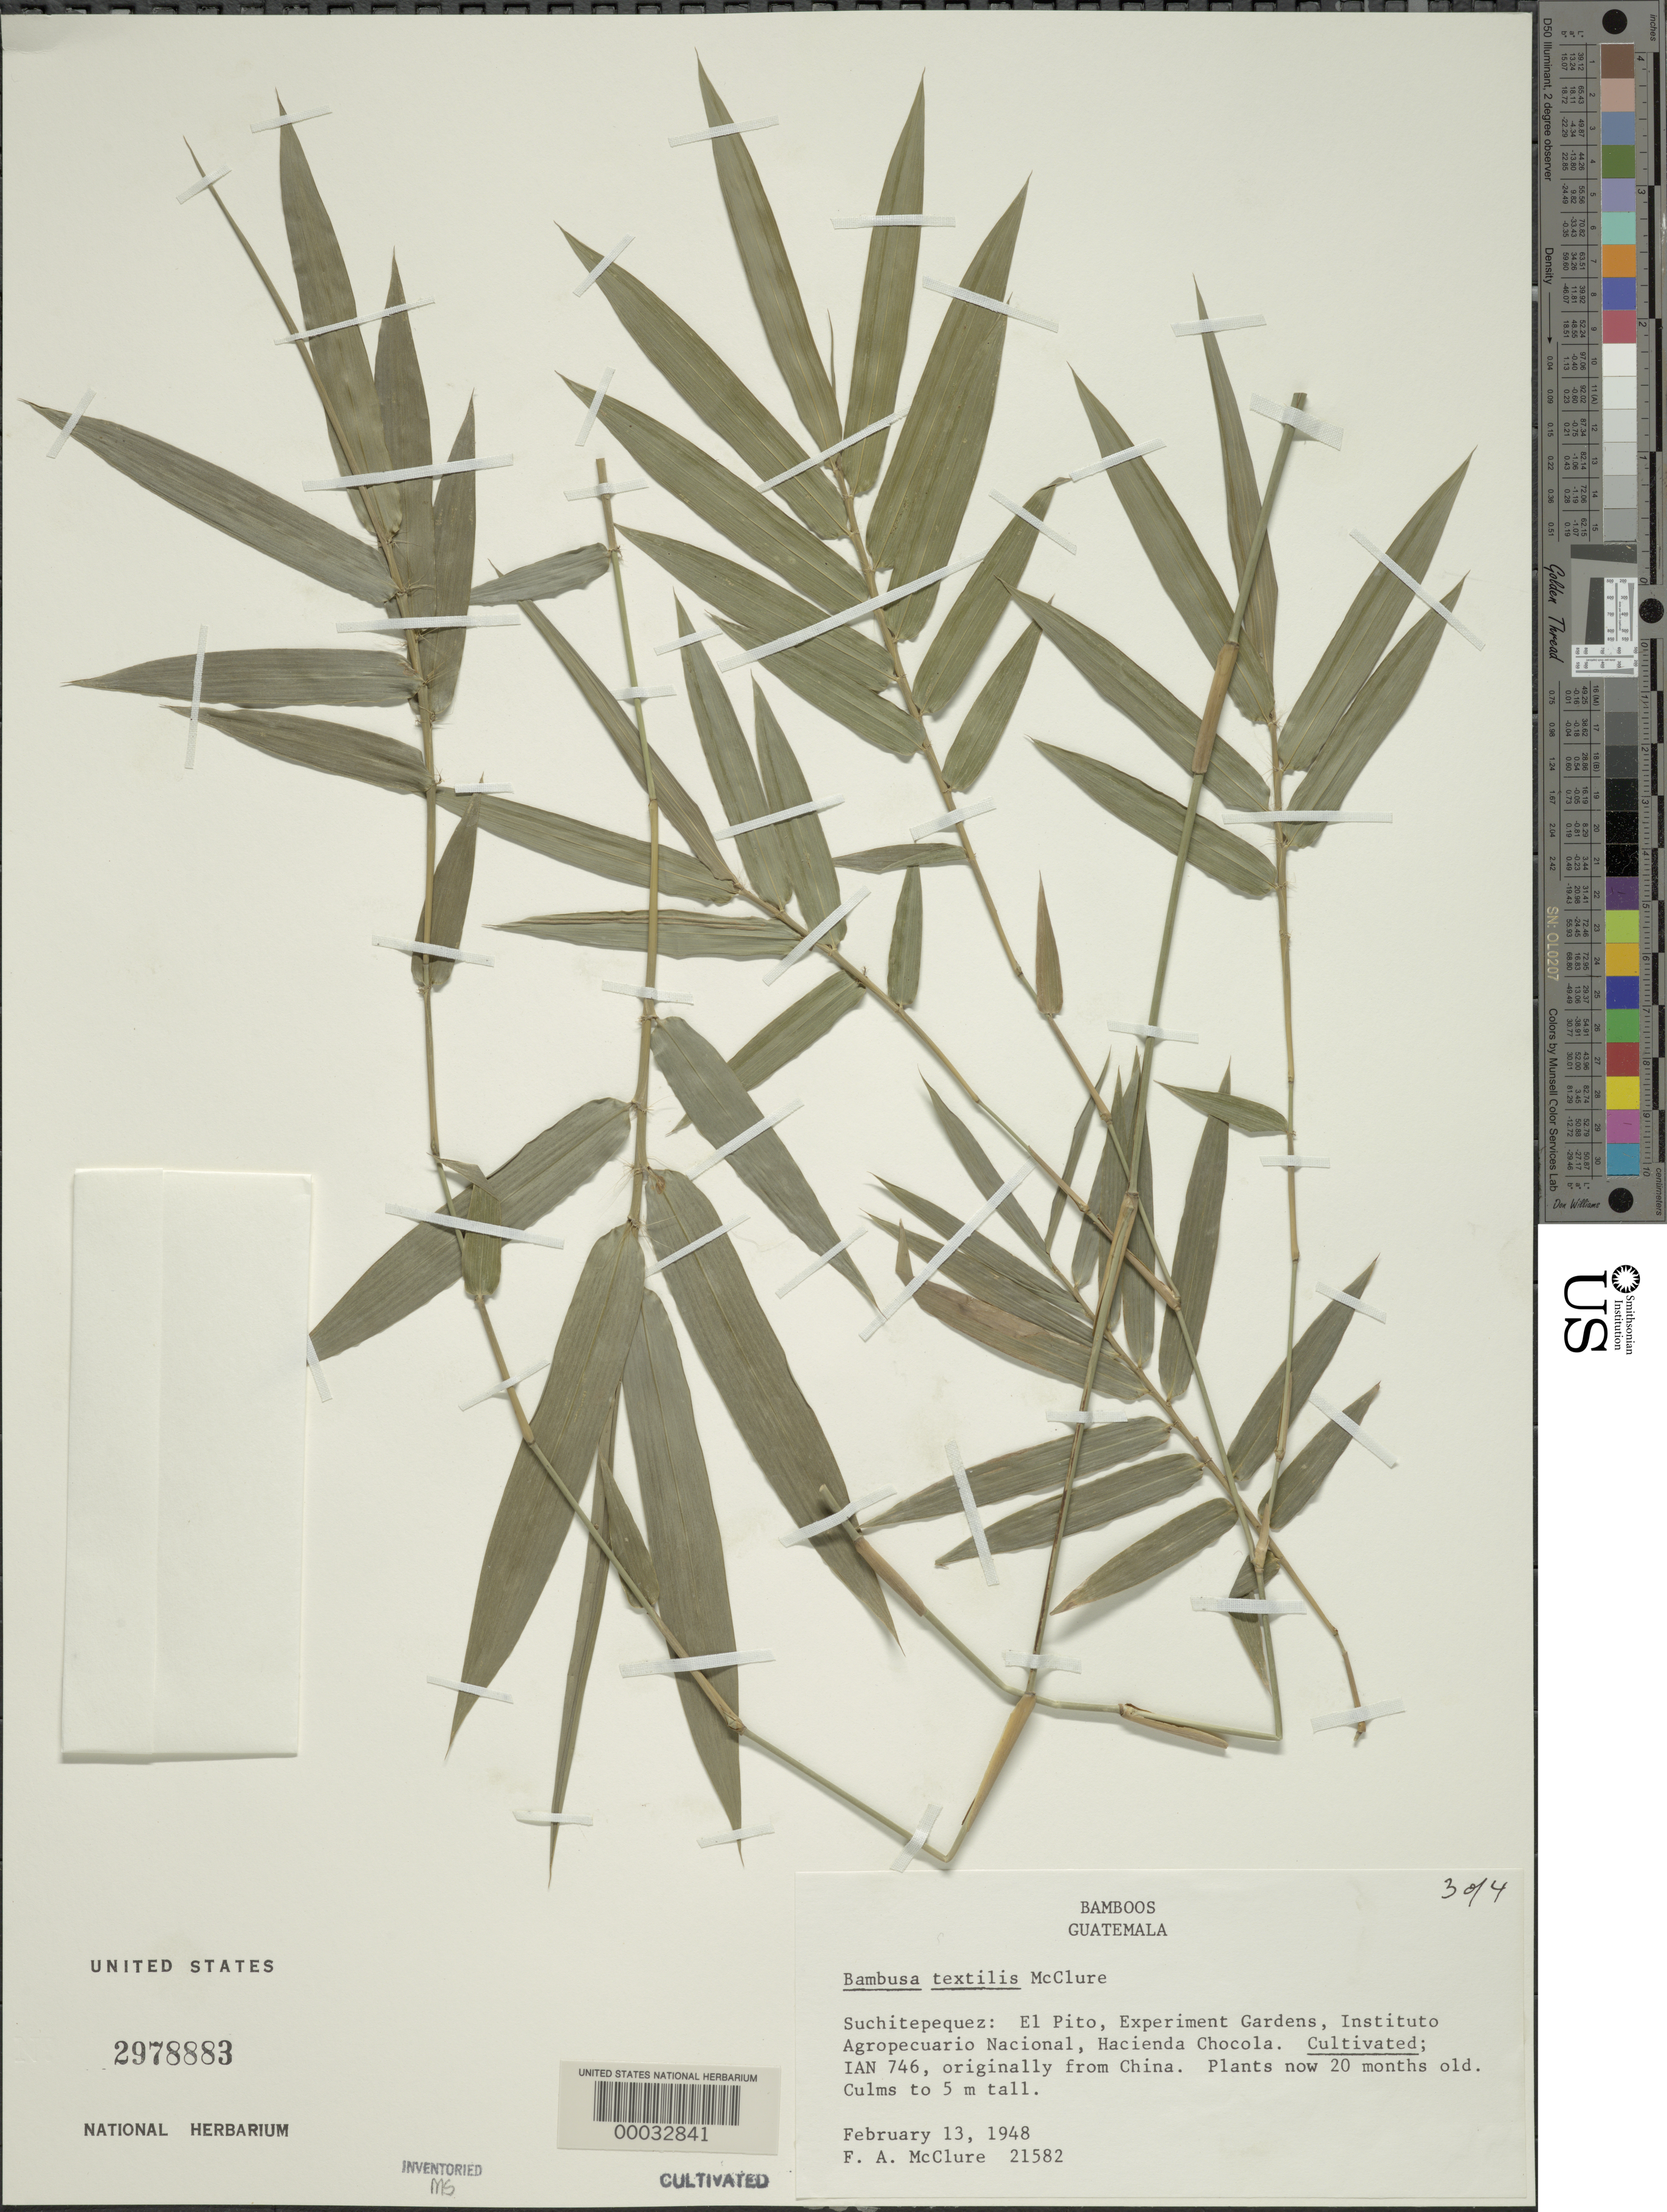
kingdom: Plantae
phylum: Tracheophyta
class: Liliopsida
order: Poales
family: Poaceae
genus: Bambusa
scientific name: Bambusa textilis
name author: McClure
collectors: F. A. McClure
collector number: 21582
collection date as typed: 13 Feb 1948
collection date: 1948-02-13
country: Guatemala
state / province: Suchitepéquez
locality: Experimental garden - El Pito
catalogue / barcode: US 2978883